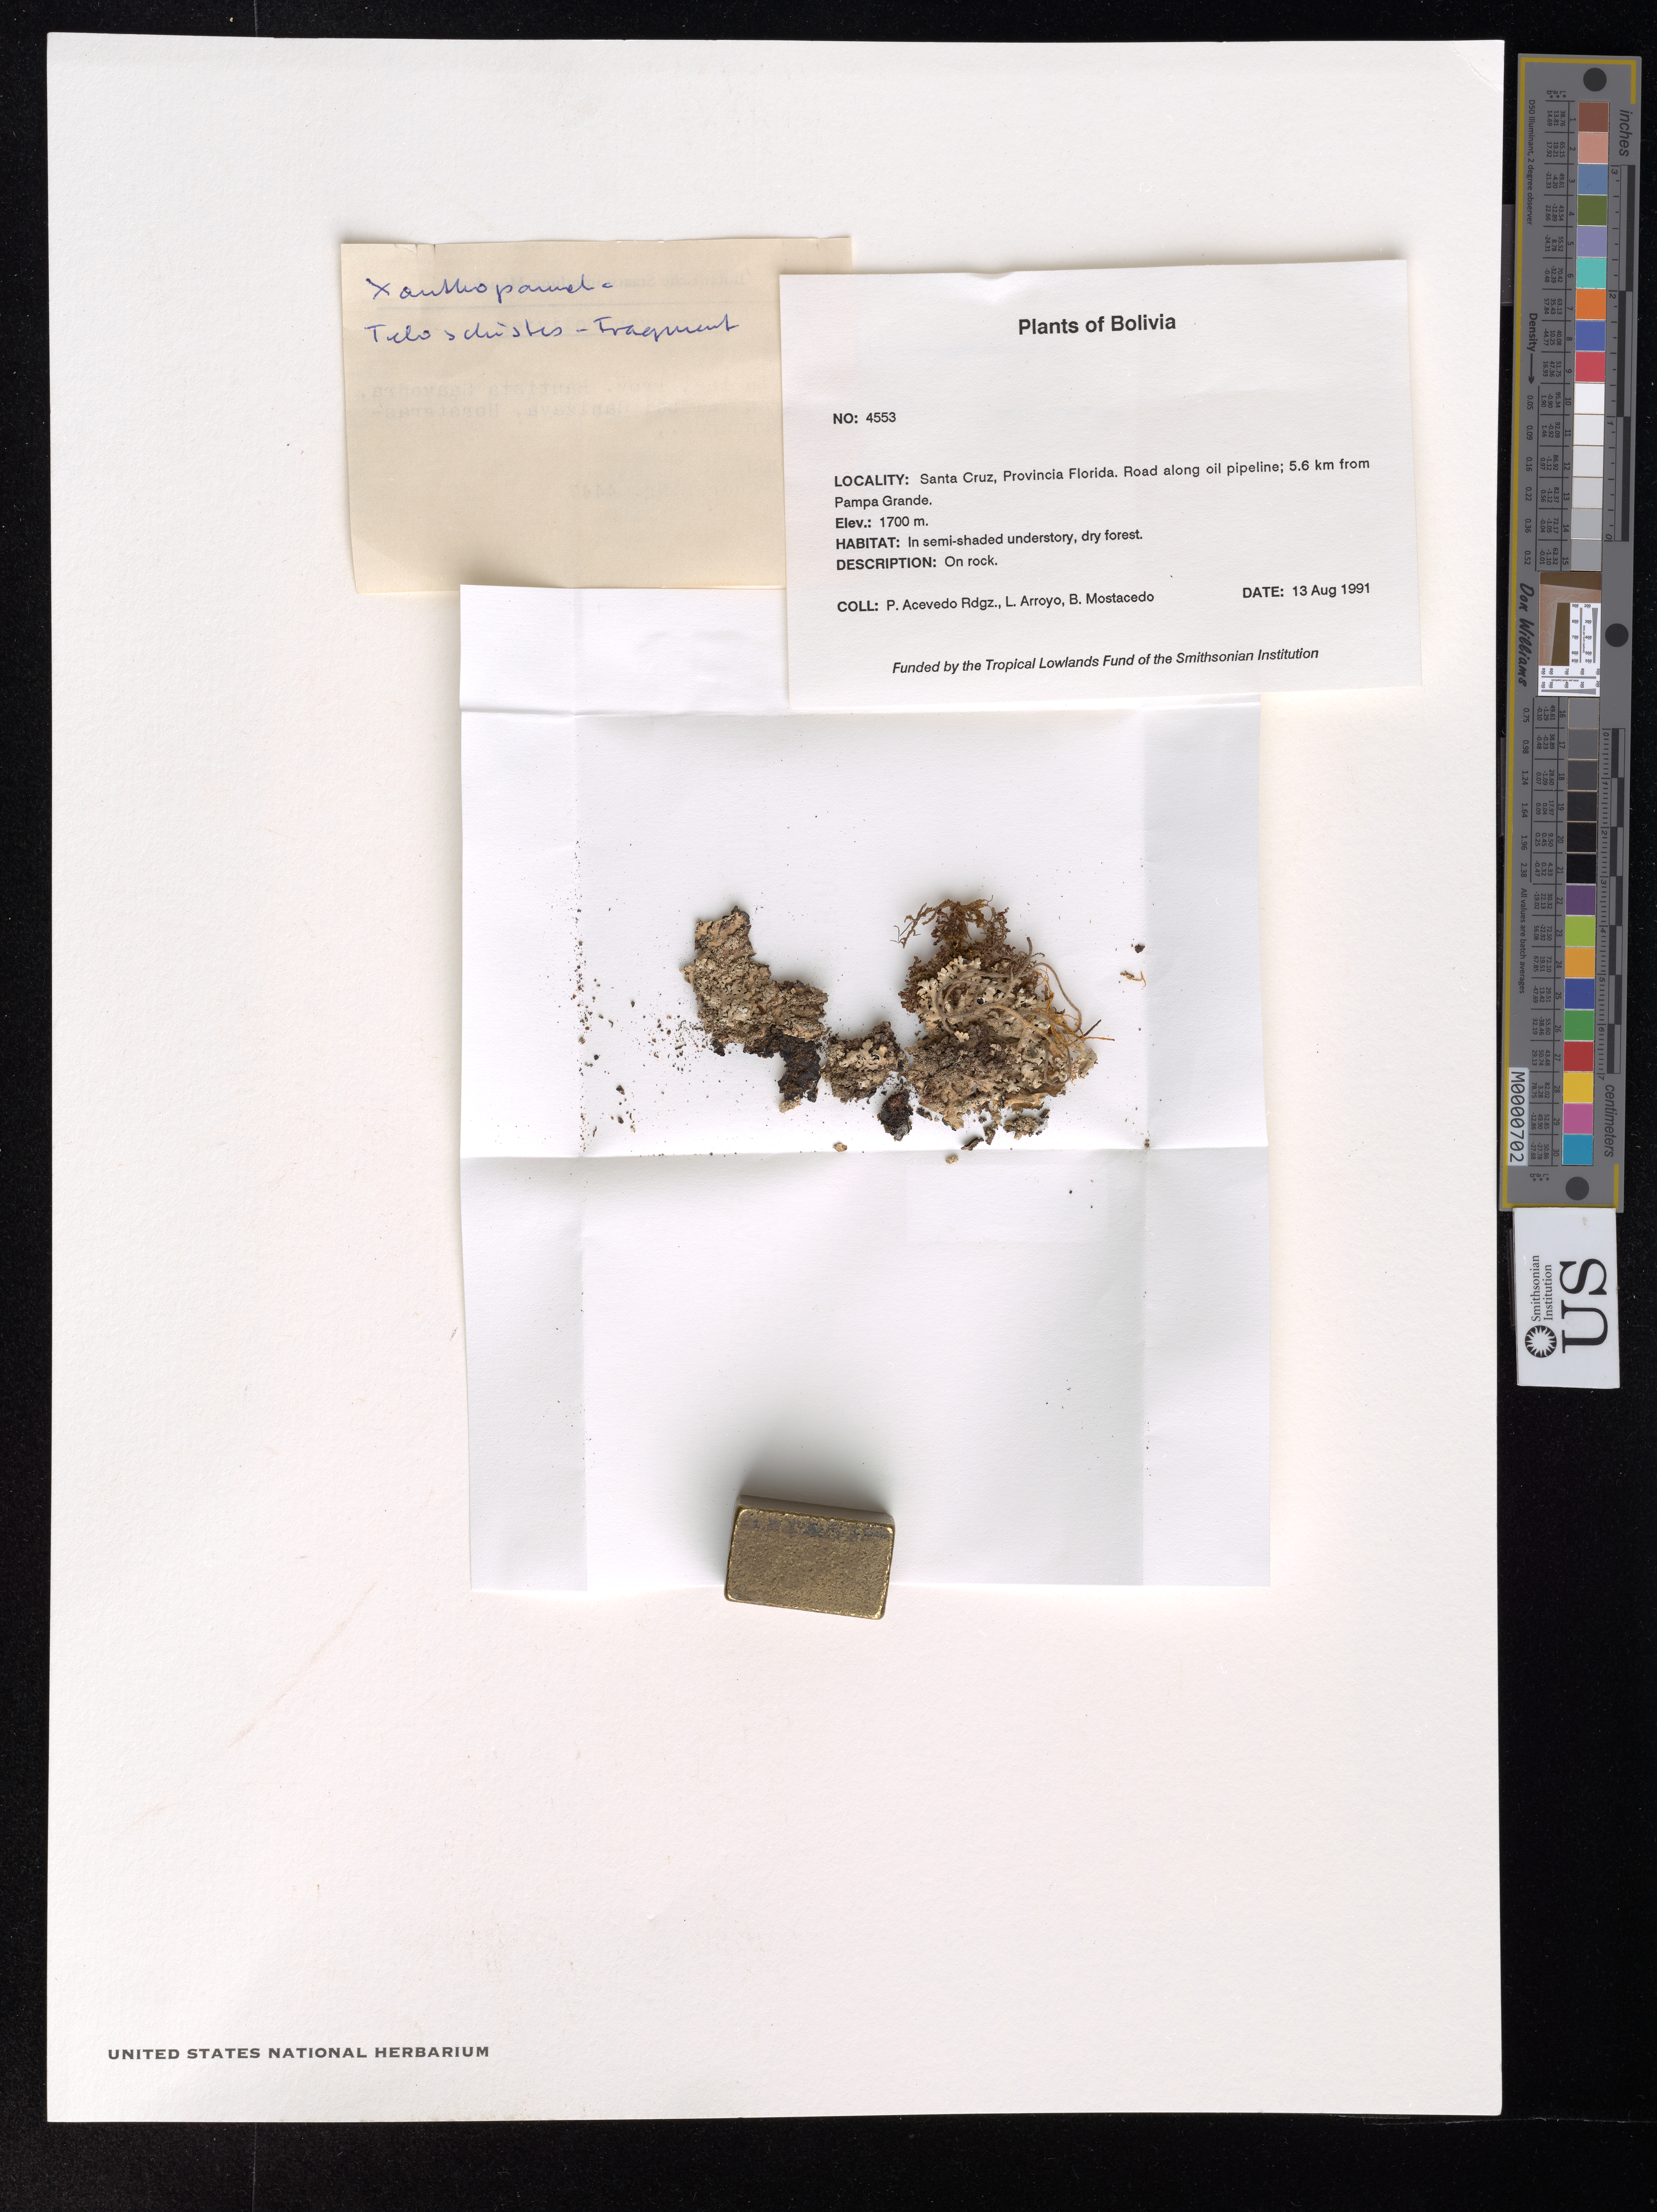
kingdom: Fungi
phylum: Ascomycota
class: Lecanoromycetes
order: Lecanorales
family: Parmeliaceae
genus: Xanthoparmelia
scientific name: Xanthoparmelia sp.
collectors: P. Acevedo-Rodr., L. Arroyo & B. Mostacedo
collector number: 4553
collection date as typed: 13 Aug 1991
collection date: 1991-08-13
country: Bolivia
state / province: Santa Cruz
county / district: Florida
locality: Depart. Santa Cruz, Provincia Florida. Road along oil pipeline; 5.6 km from Pampa Grande.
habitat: In semi-shaded understory, dry forest.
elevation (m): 1700